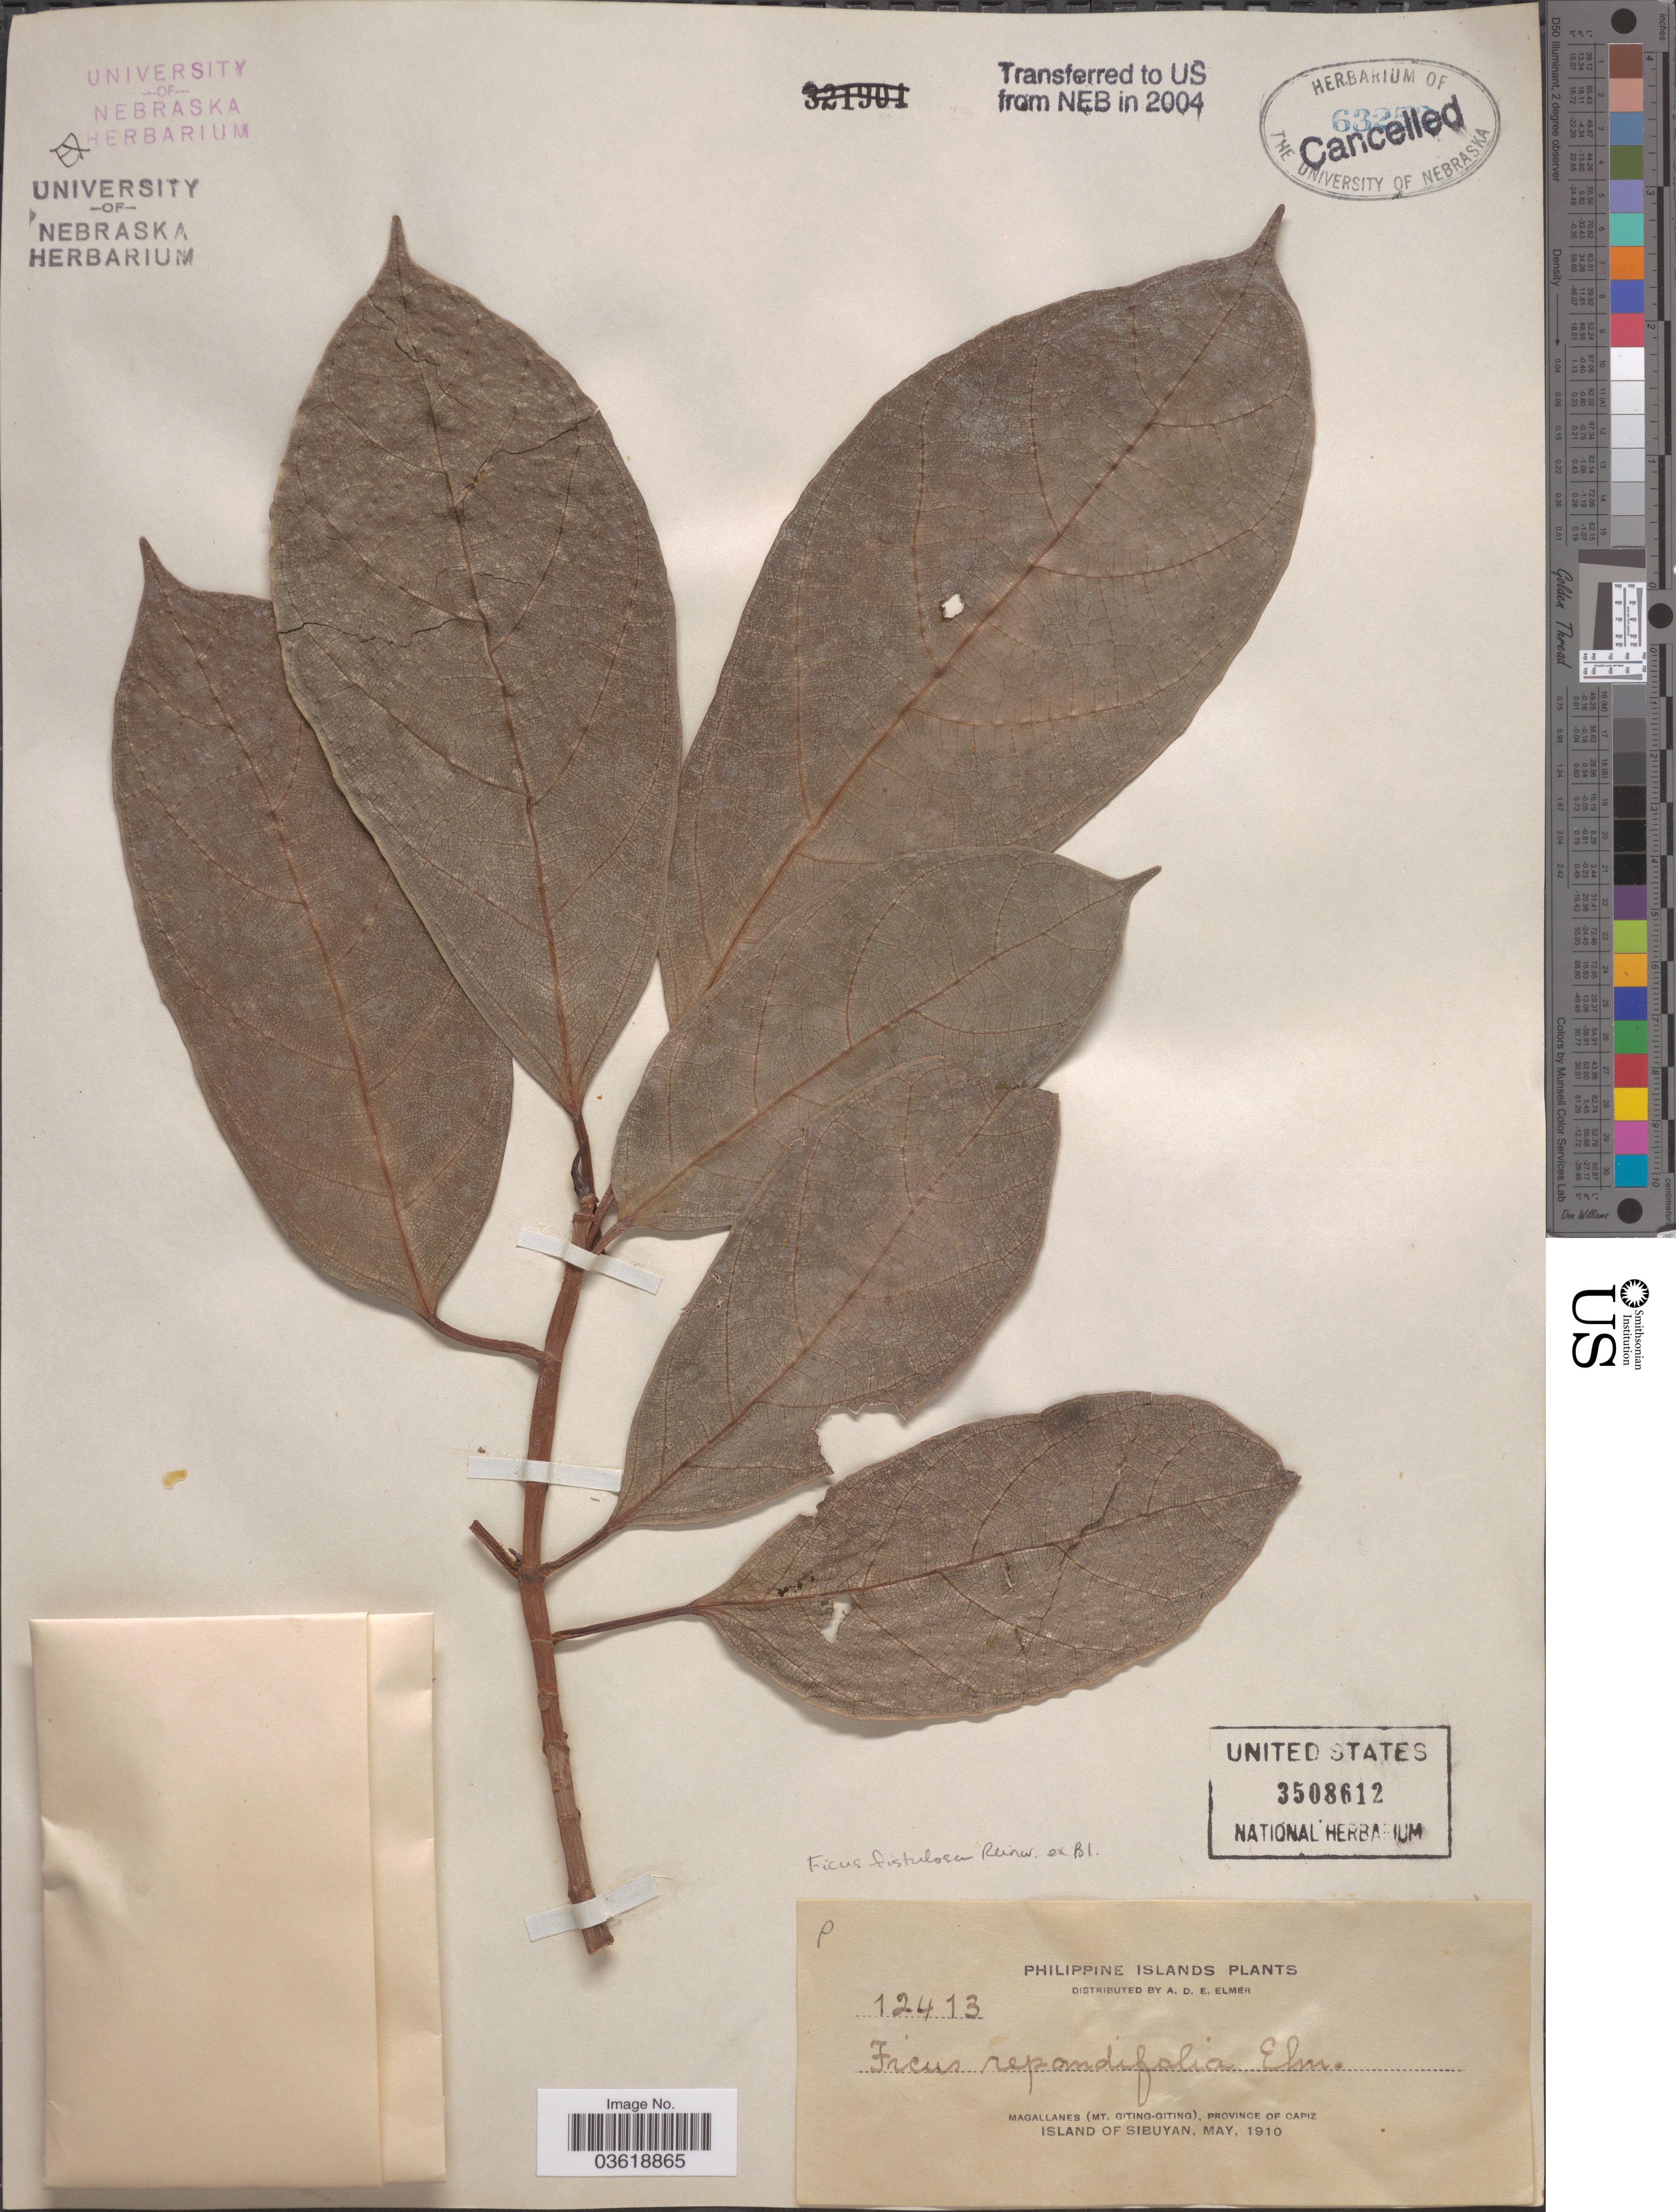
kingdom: Plantae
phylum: Tracheophyta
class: Magnoliopsida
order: Rosales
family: Moraceae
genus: Ficus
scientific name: Ficus fistulosa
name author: Reinw. ex Blume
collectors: A. D. E. Elmer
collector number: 12413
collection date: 1910-05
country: Philippines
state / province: Western Visayas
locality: Magallanes (Mt. Giting-Giting), Province of Capiz. Island of Sibuyan.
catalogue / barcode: US 3508612